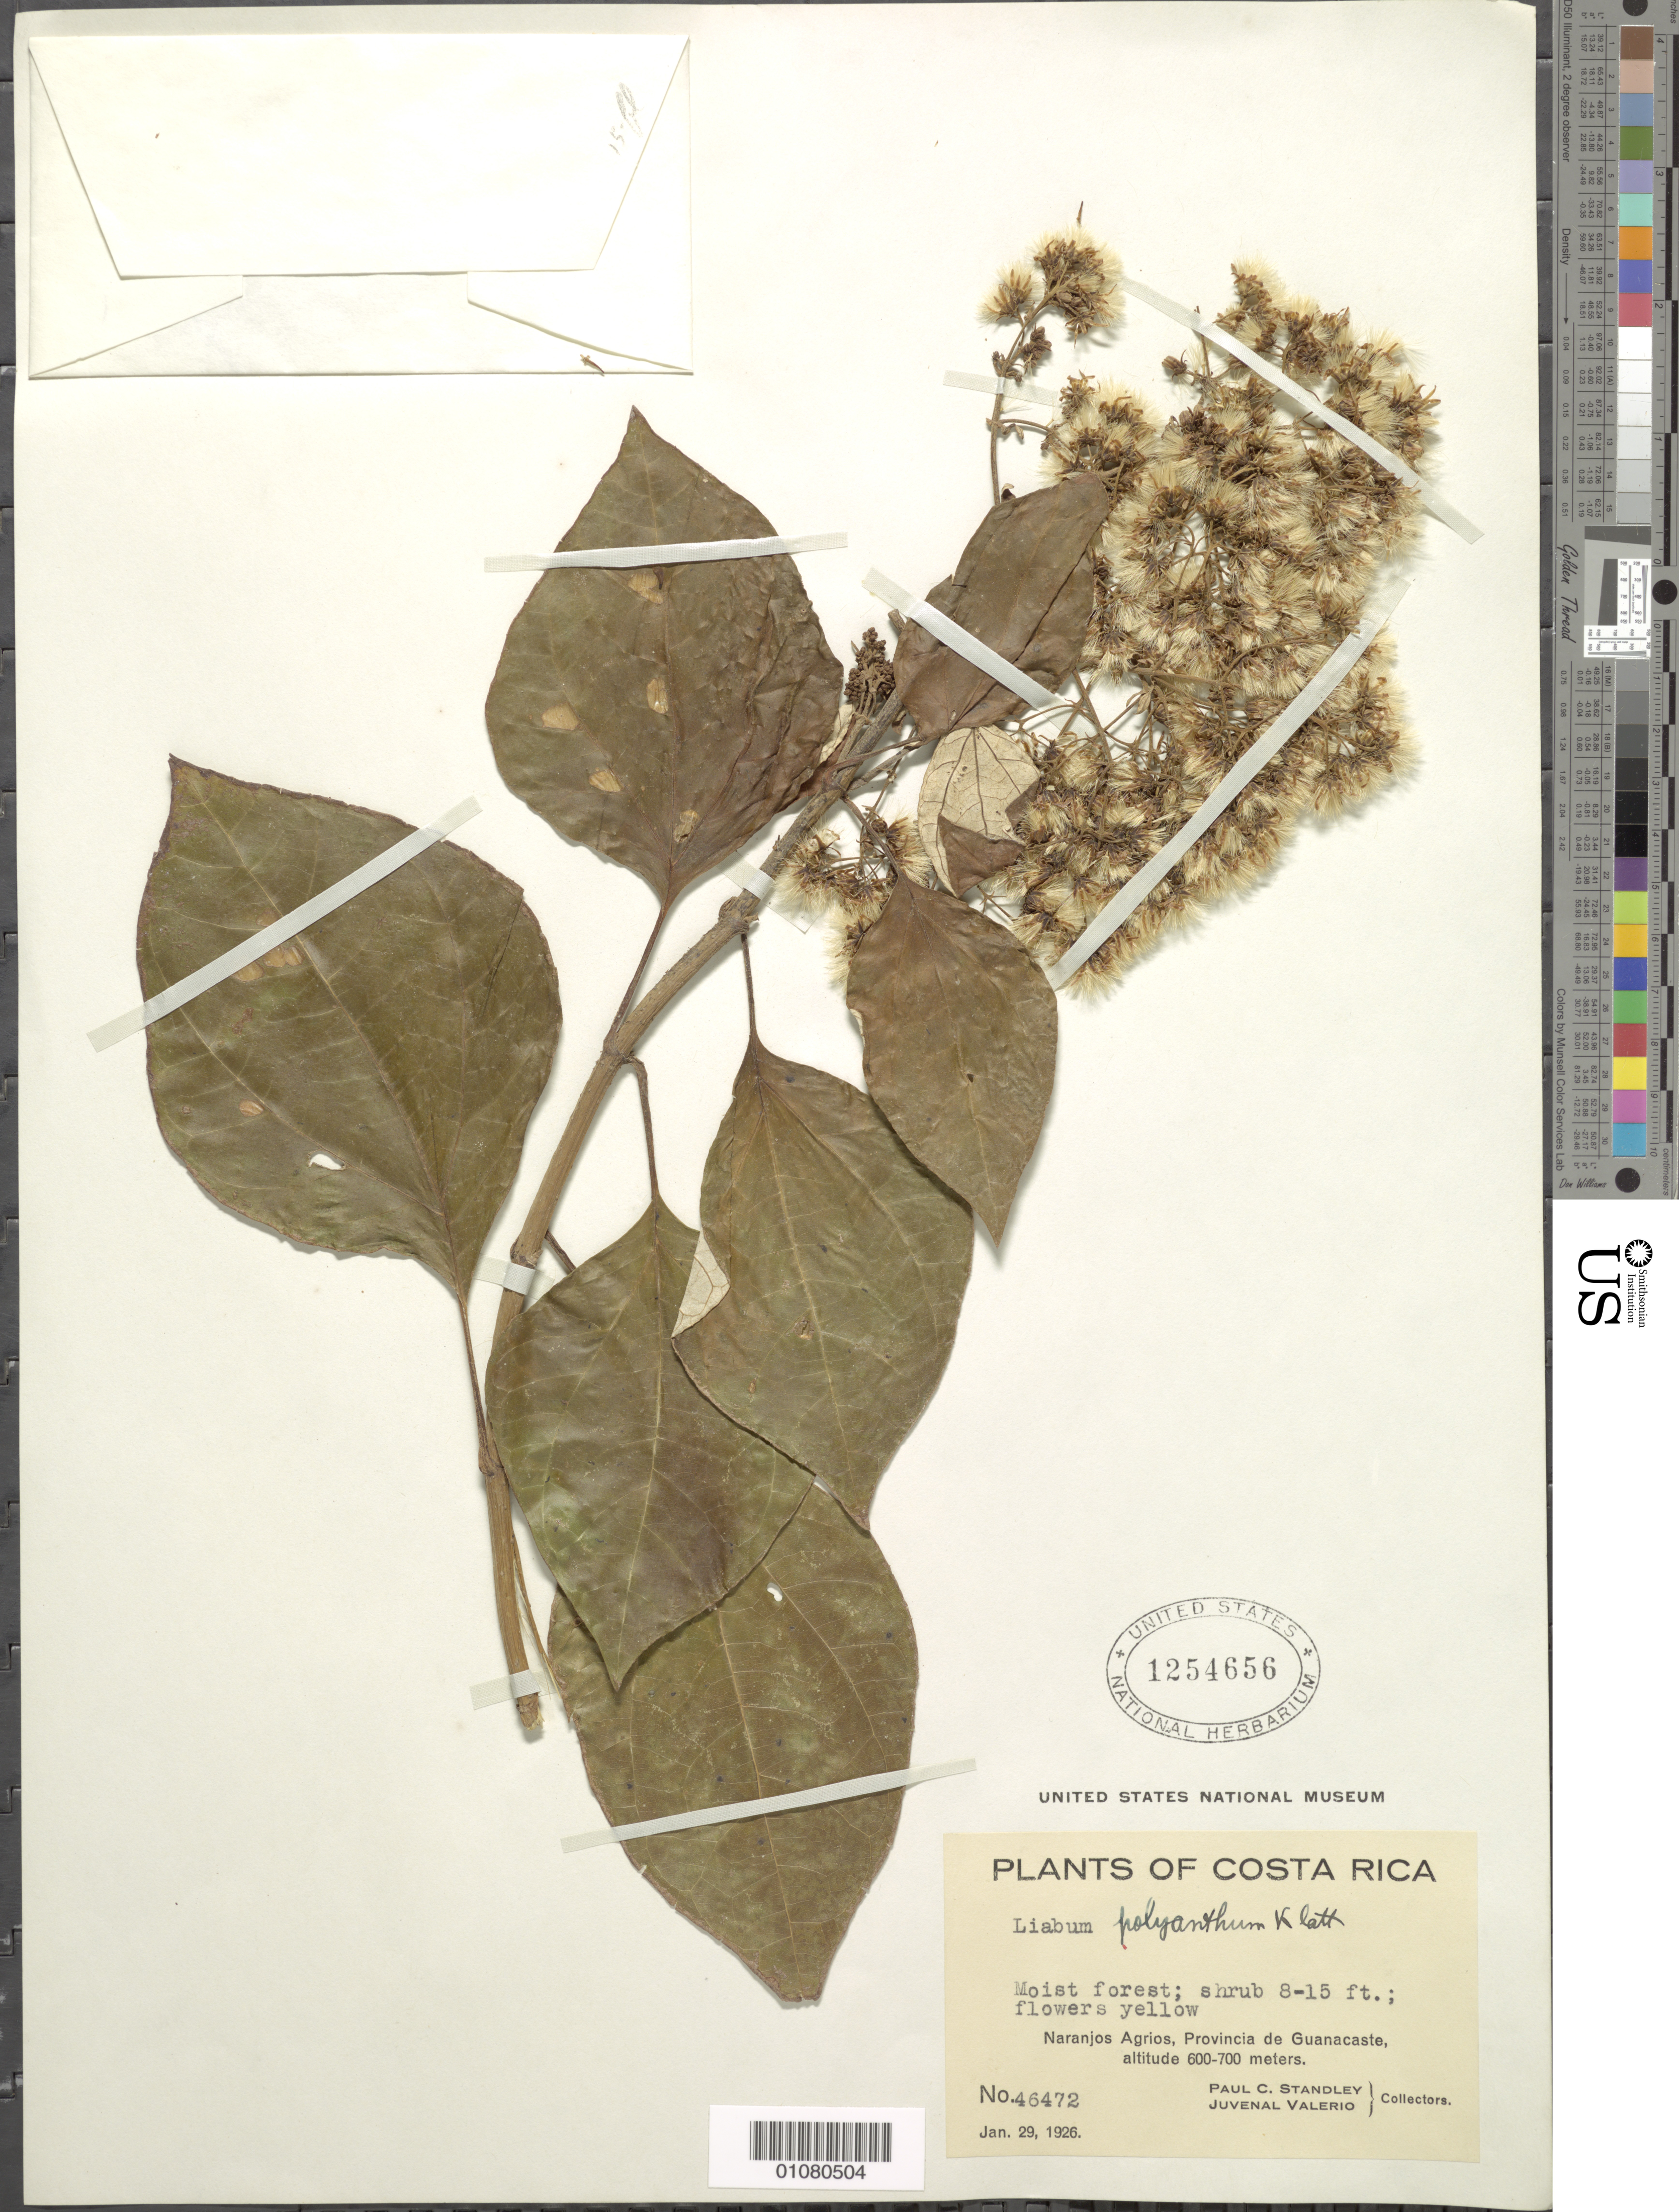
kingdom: Plantae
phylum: Tracheophyta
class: Magnoliopsida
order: Asterales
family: Asteraceae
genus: Sinclairia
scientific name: Sinclairia polyantha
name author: (Klatt) Rydb.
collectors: P. C. Standley & J. Valerio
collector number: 46472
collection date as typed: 29 January 1926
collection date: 1926-01-29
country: Costa Rica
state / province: Guanacaste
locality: Naranjos Agrios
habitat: Moist forest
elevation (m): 600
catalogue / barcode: US 1254656